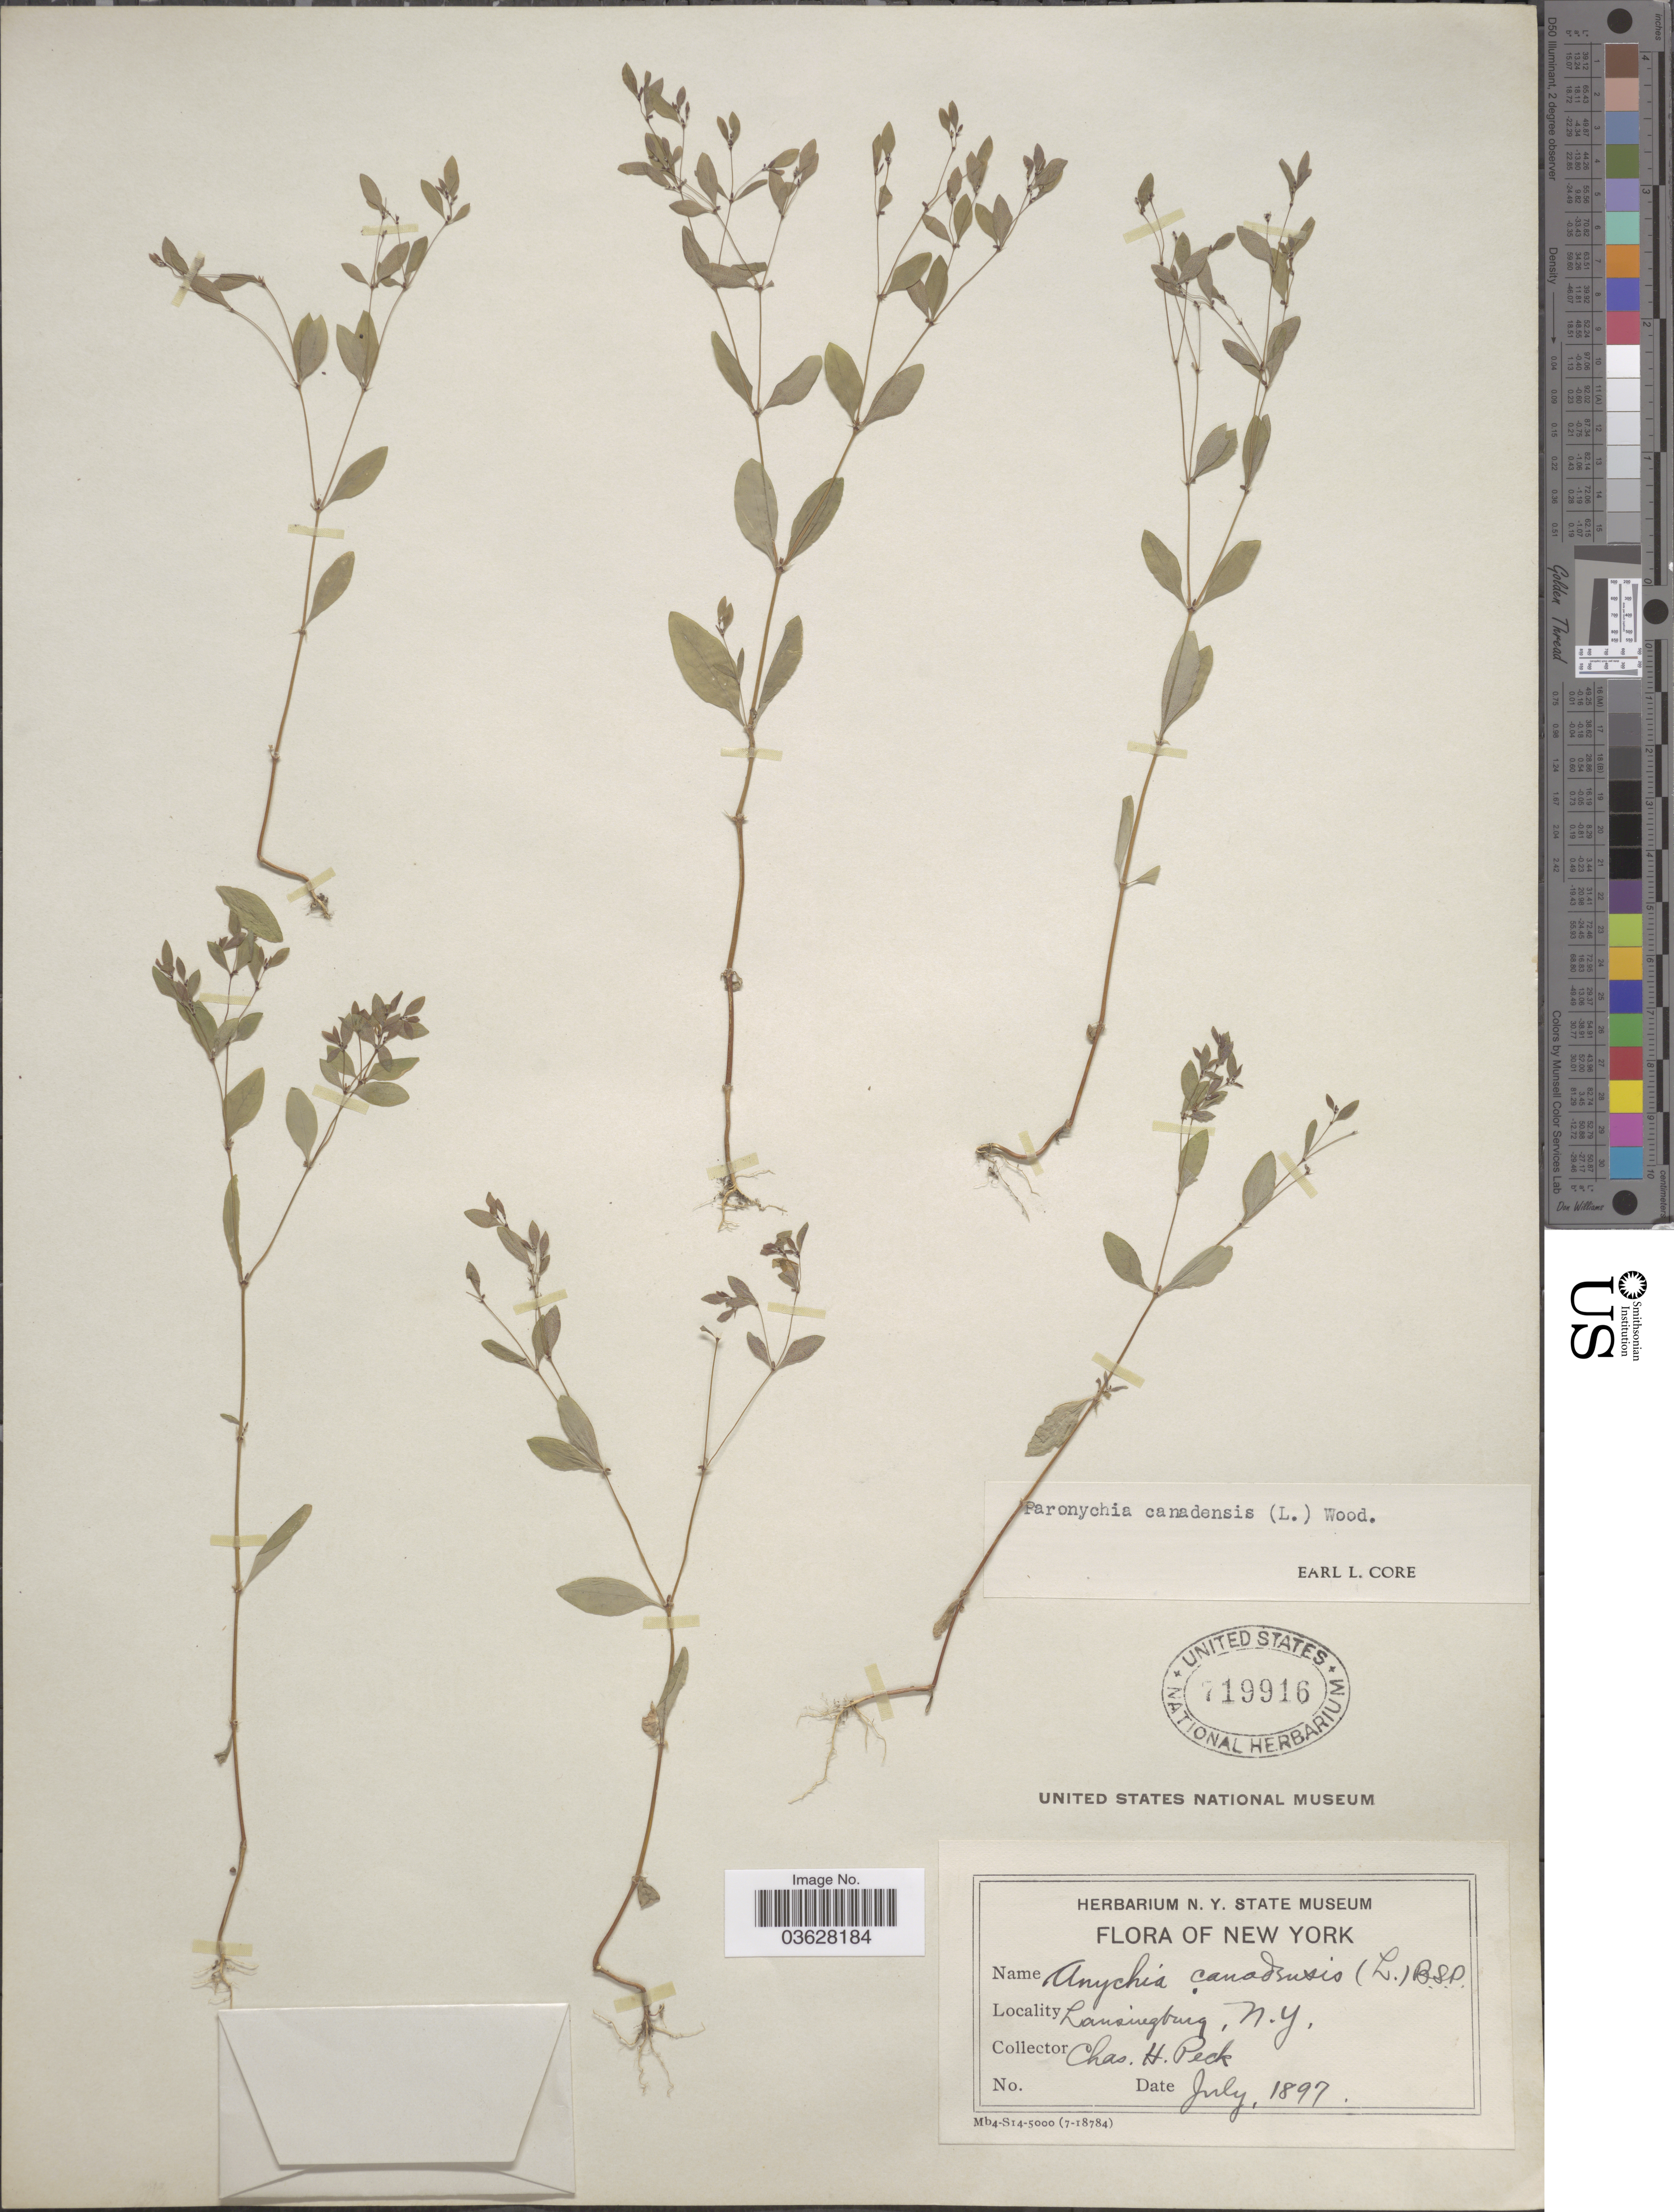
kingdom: Plantae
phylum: Tracheophyta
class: Magnoliopsida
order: Caryophyllales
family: Caryophyllaceae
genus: Paronychia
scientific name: Paronychia canadensis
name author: (L.) Alph. Wood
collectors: C. H. Peck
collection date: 1897-07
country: United States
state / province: New York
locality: Lansingburg.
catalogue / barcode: US 719916